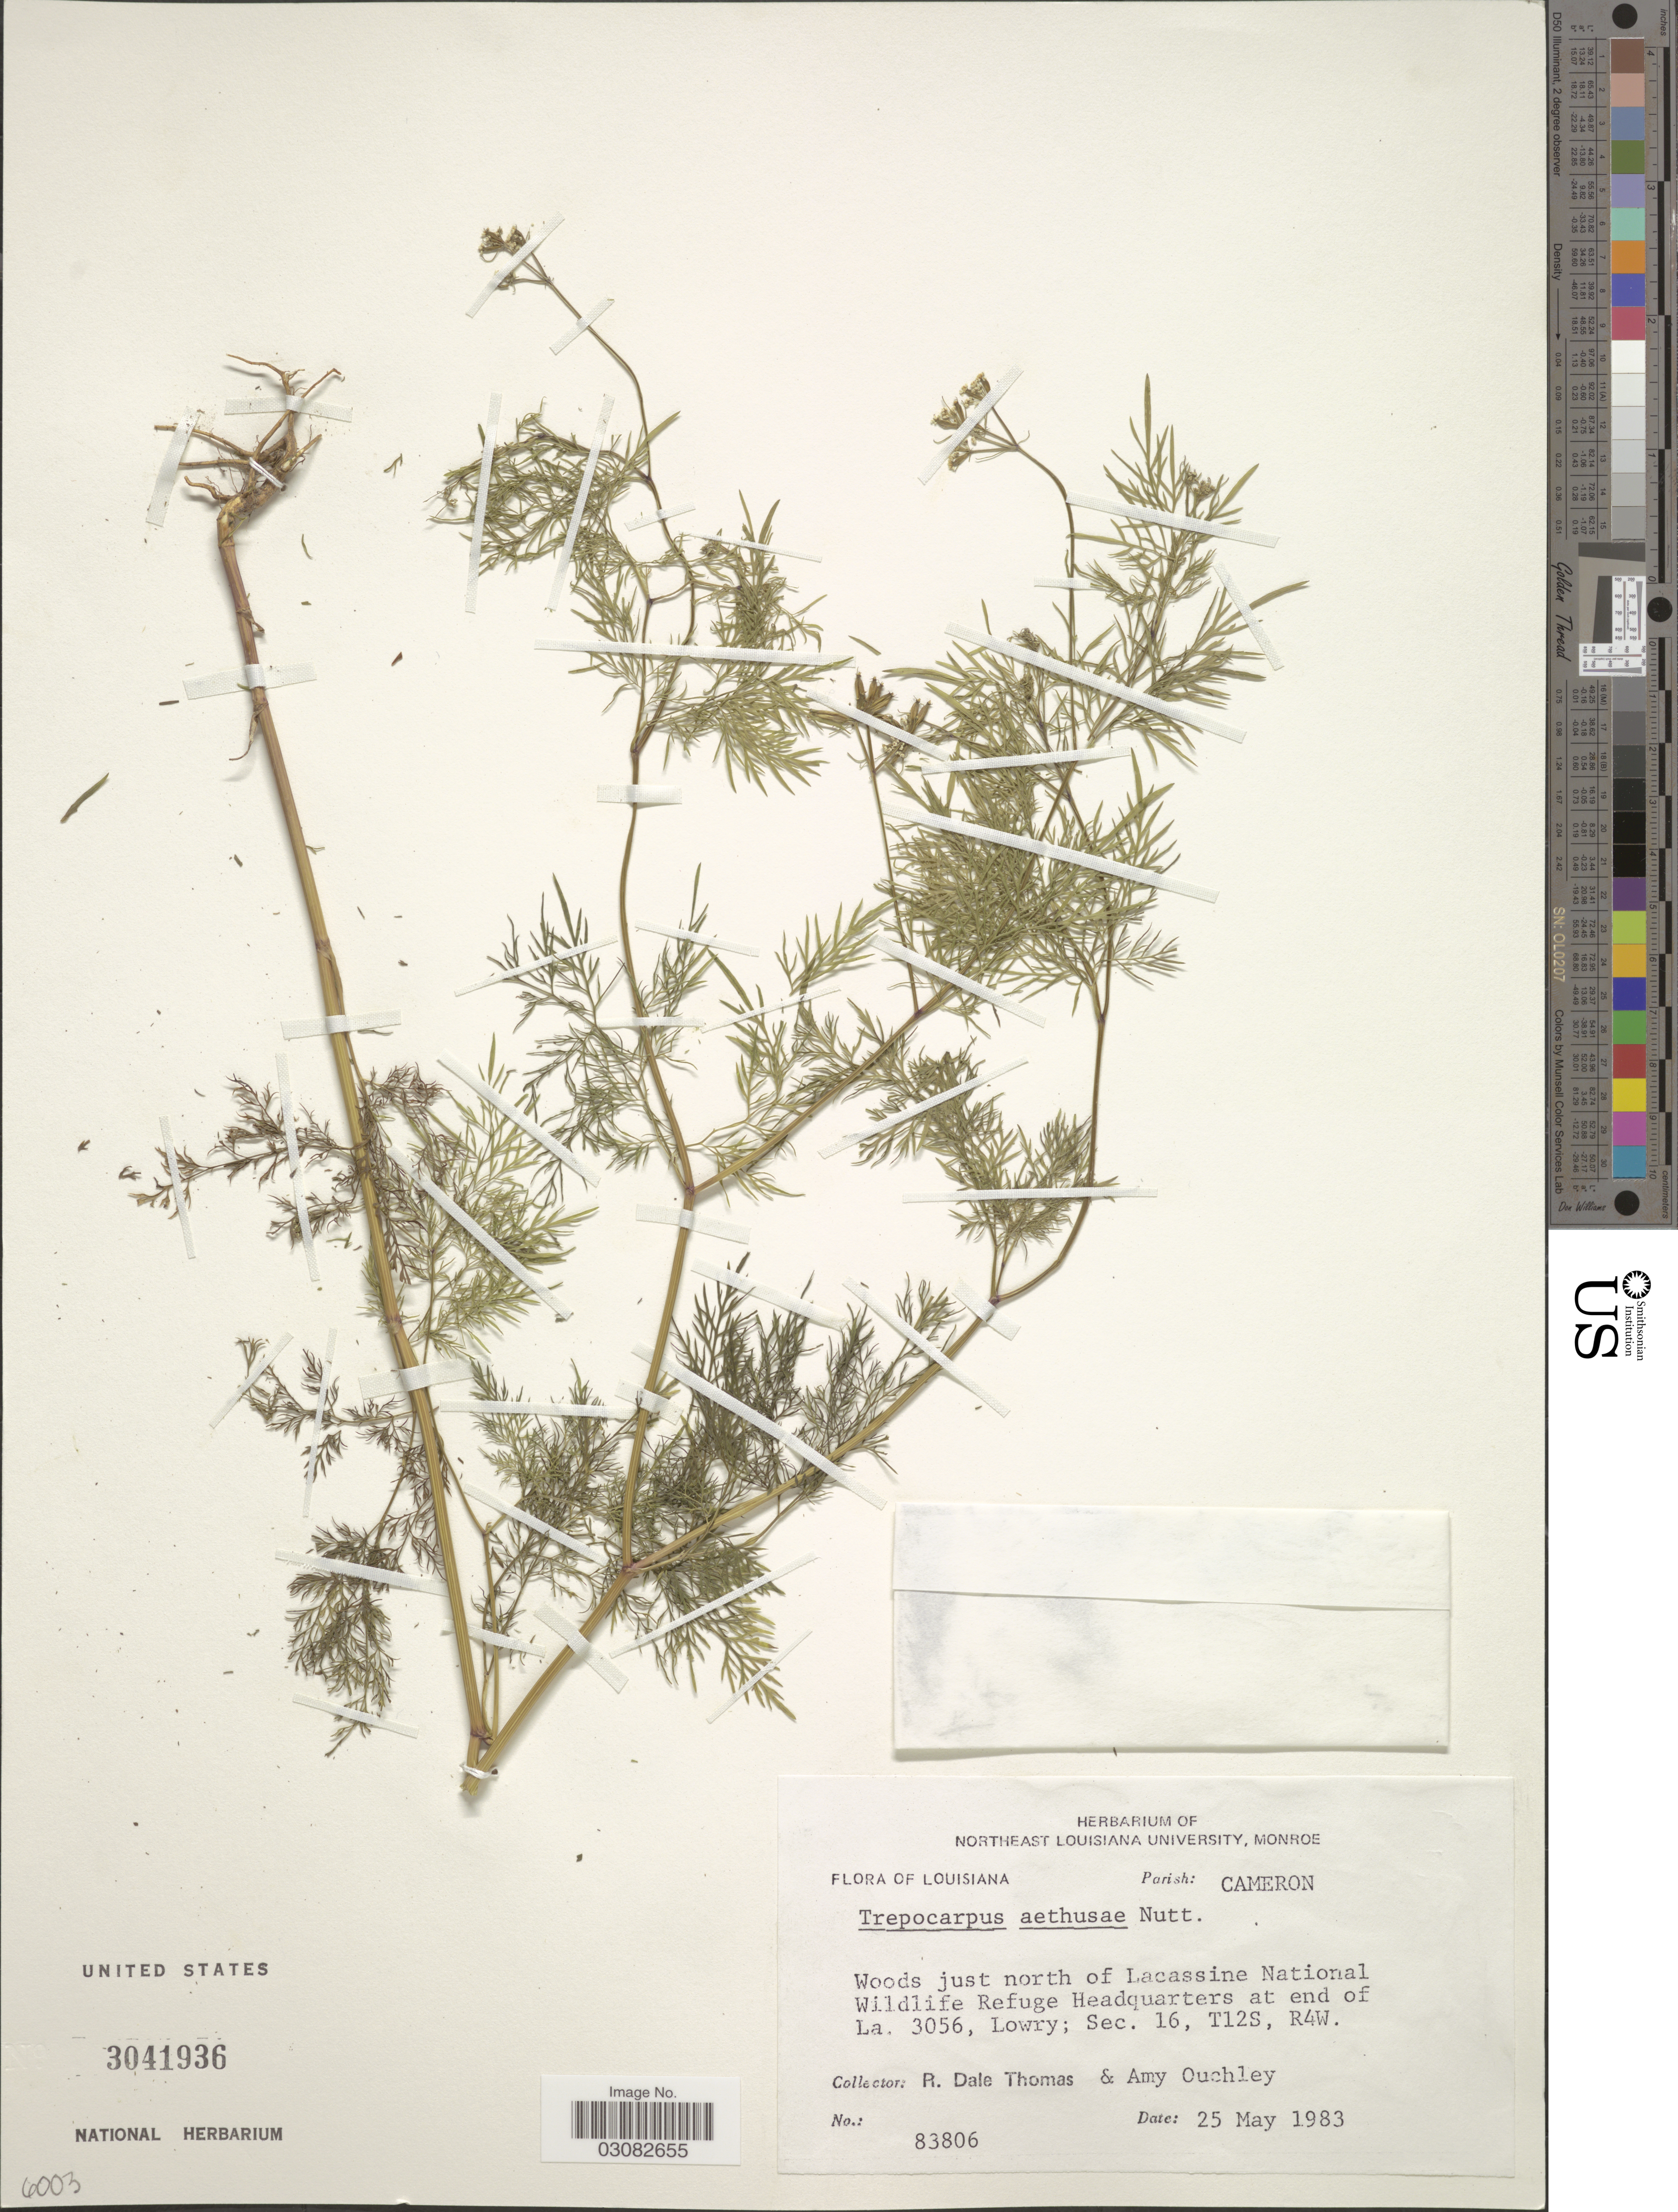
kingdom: Plantae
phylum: Tracheophyta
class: Magnoliopsida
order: Apiales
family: Apiaceae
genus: Trepocarpus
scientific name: Trepocarpus aethusae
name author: Nutt. ex DC.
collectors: R. Thomas & A. Ouchley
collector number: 83806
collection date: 1983-05-25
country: United States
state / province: Louisiana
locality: Parish: Cameron. Woods just north of Lacassine National Wildlife Refuge Headquarters at end of La. 3056, Lowry; Sec. 16, T12S, R4W.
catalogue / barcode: US 3041936